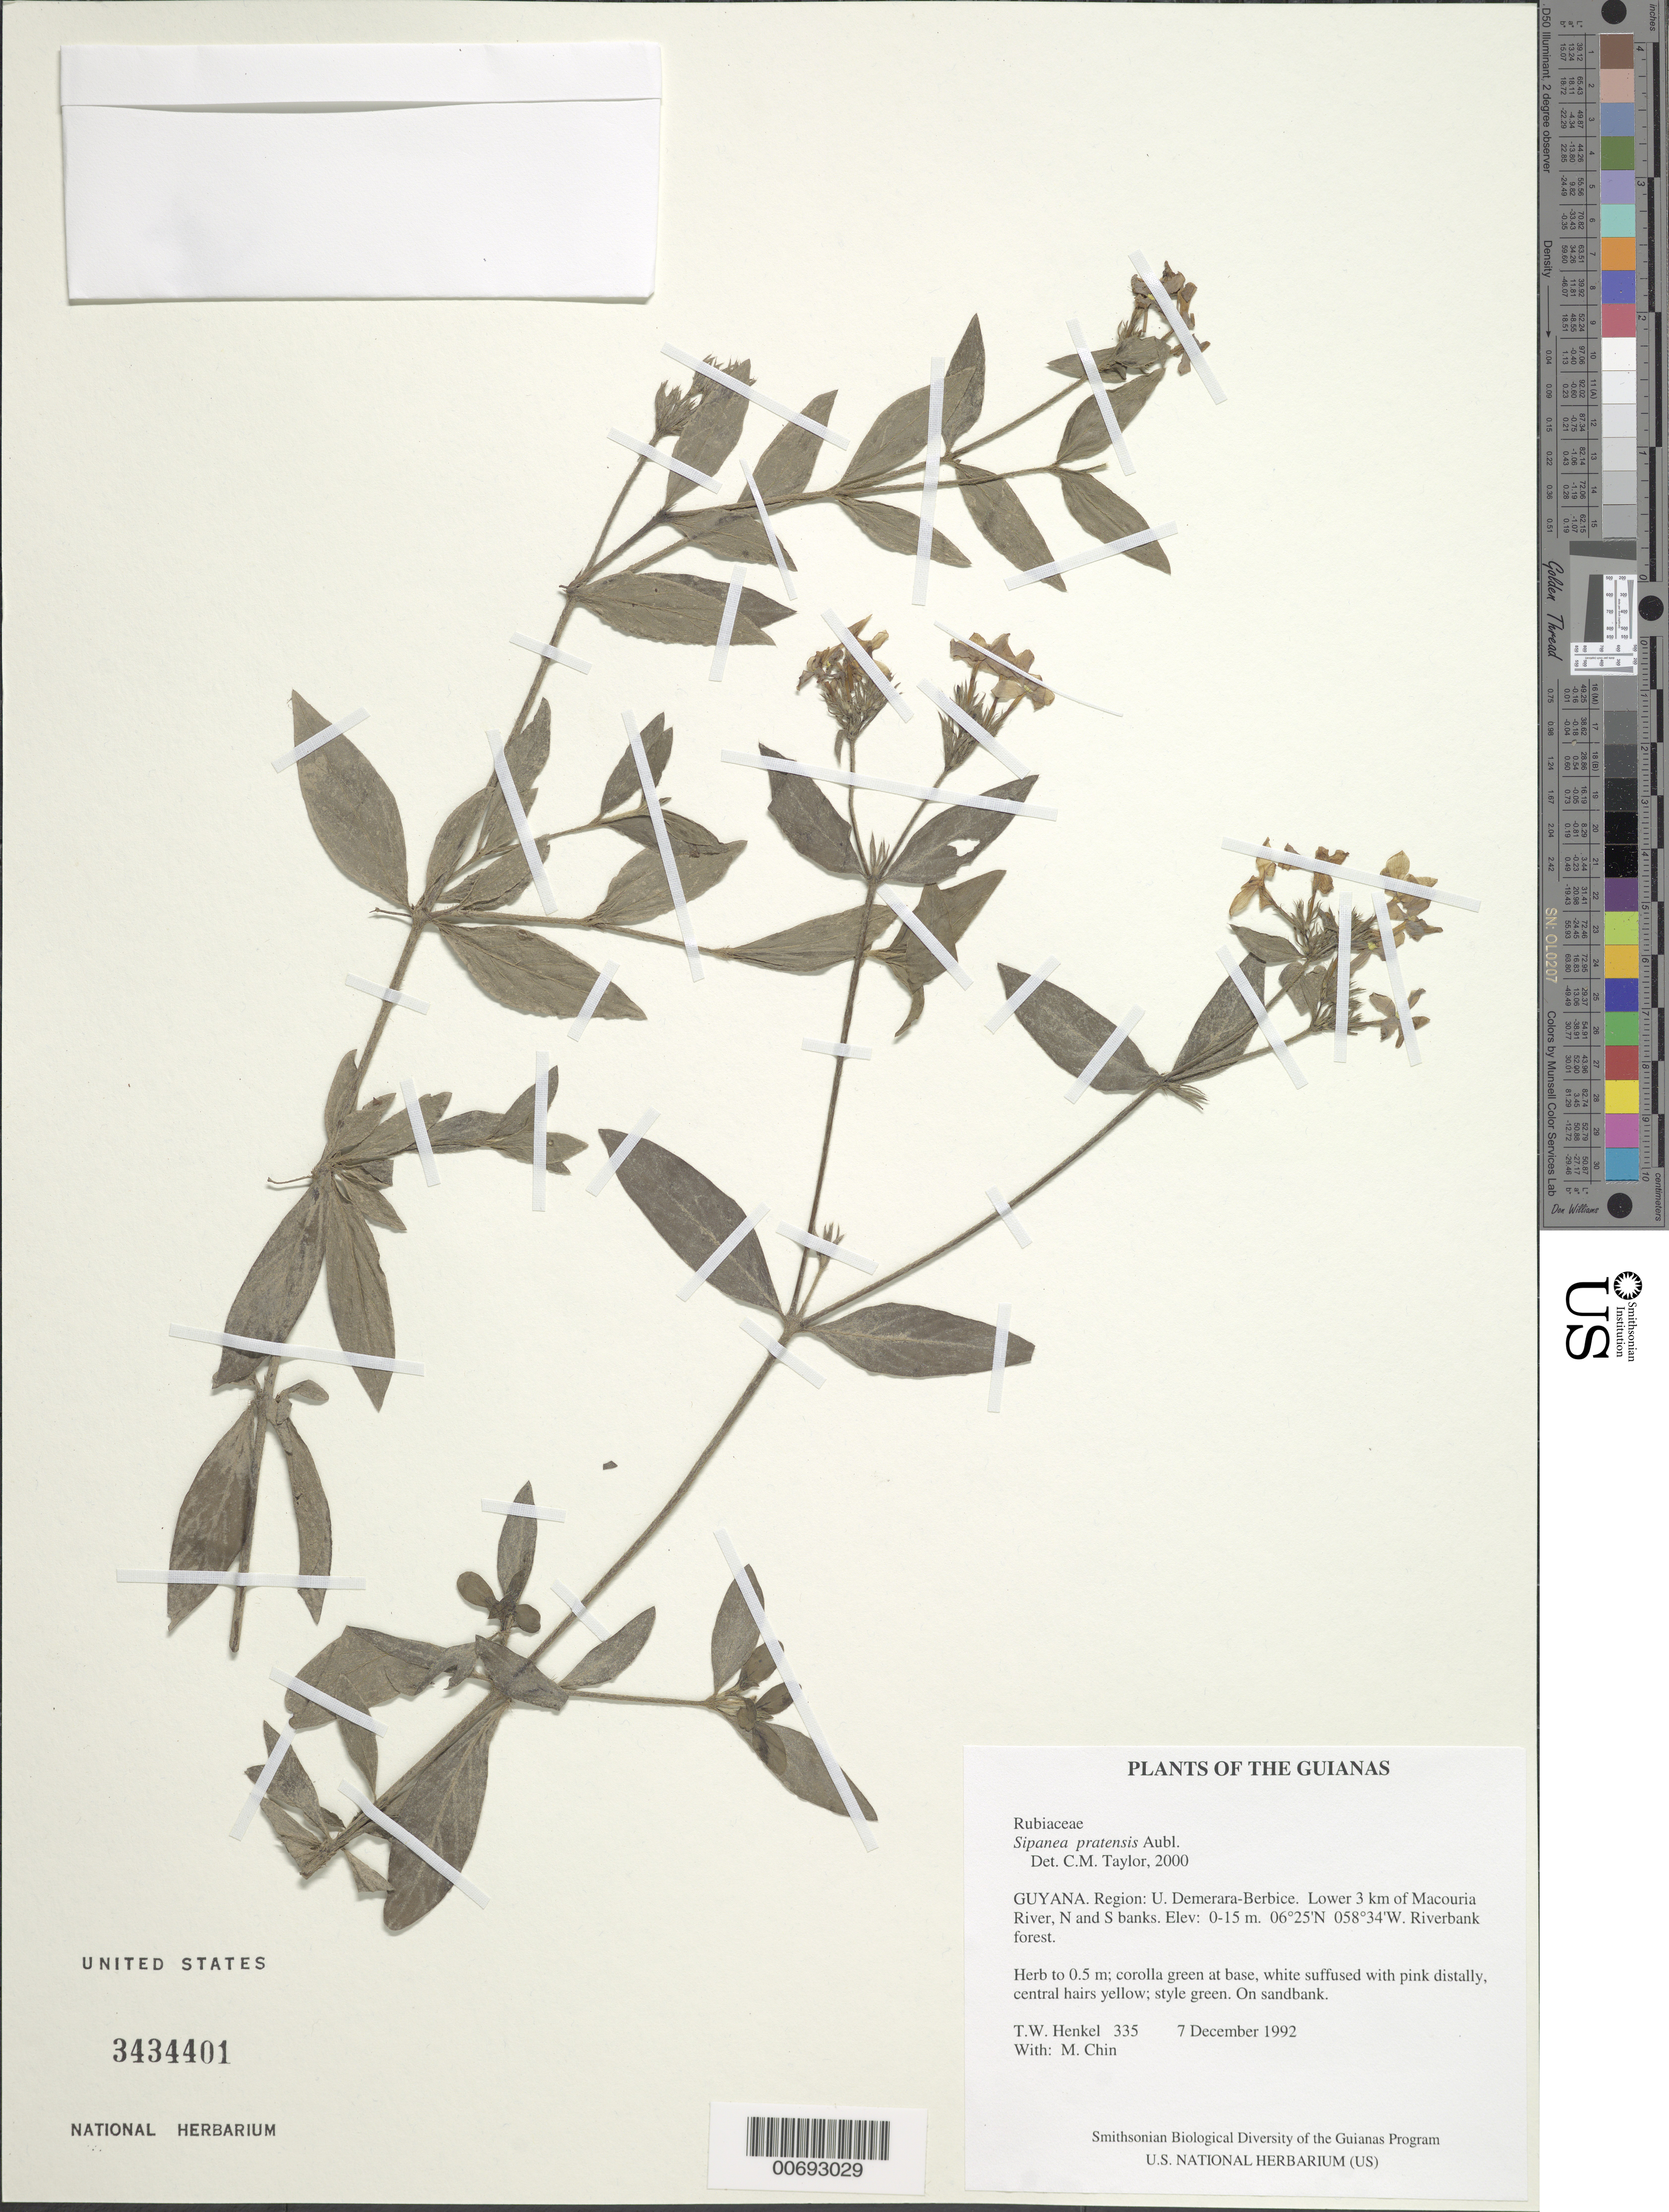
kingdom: Plantae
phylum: Tracheophyta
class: Magnoliopsida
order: Gentianales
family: Rubiaceae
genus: Sipanea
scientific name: Sipanea pratensis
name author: Aubl.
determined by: Taylor, Charlotte M.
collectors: T. Henkel & M. Chin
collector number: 335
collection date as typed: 7 December 1992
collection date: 1992-12-07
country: Guyana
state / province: U. Demerara-Berbice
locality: Lower 3 km of Macouria River, N and S banks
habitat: Riverbank forest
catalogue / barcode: US 3434401